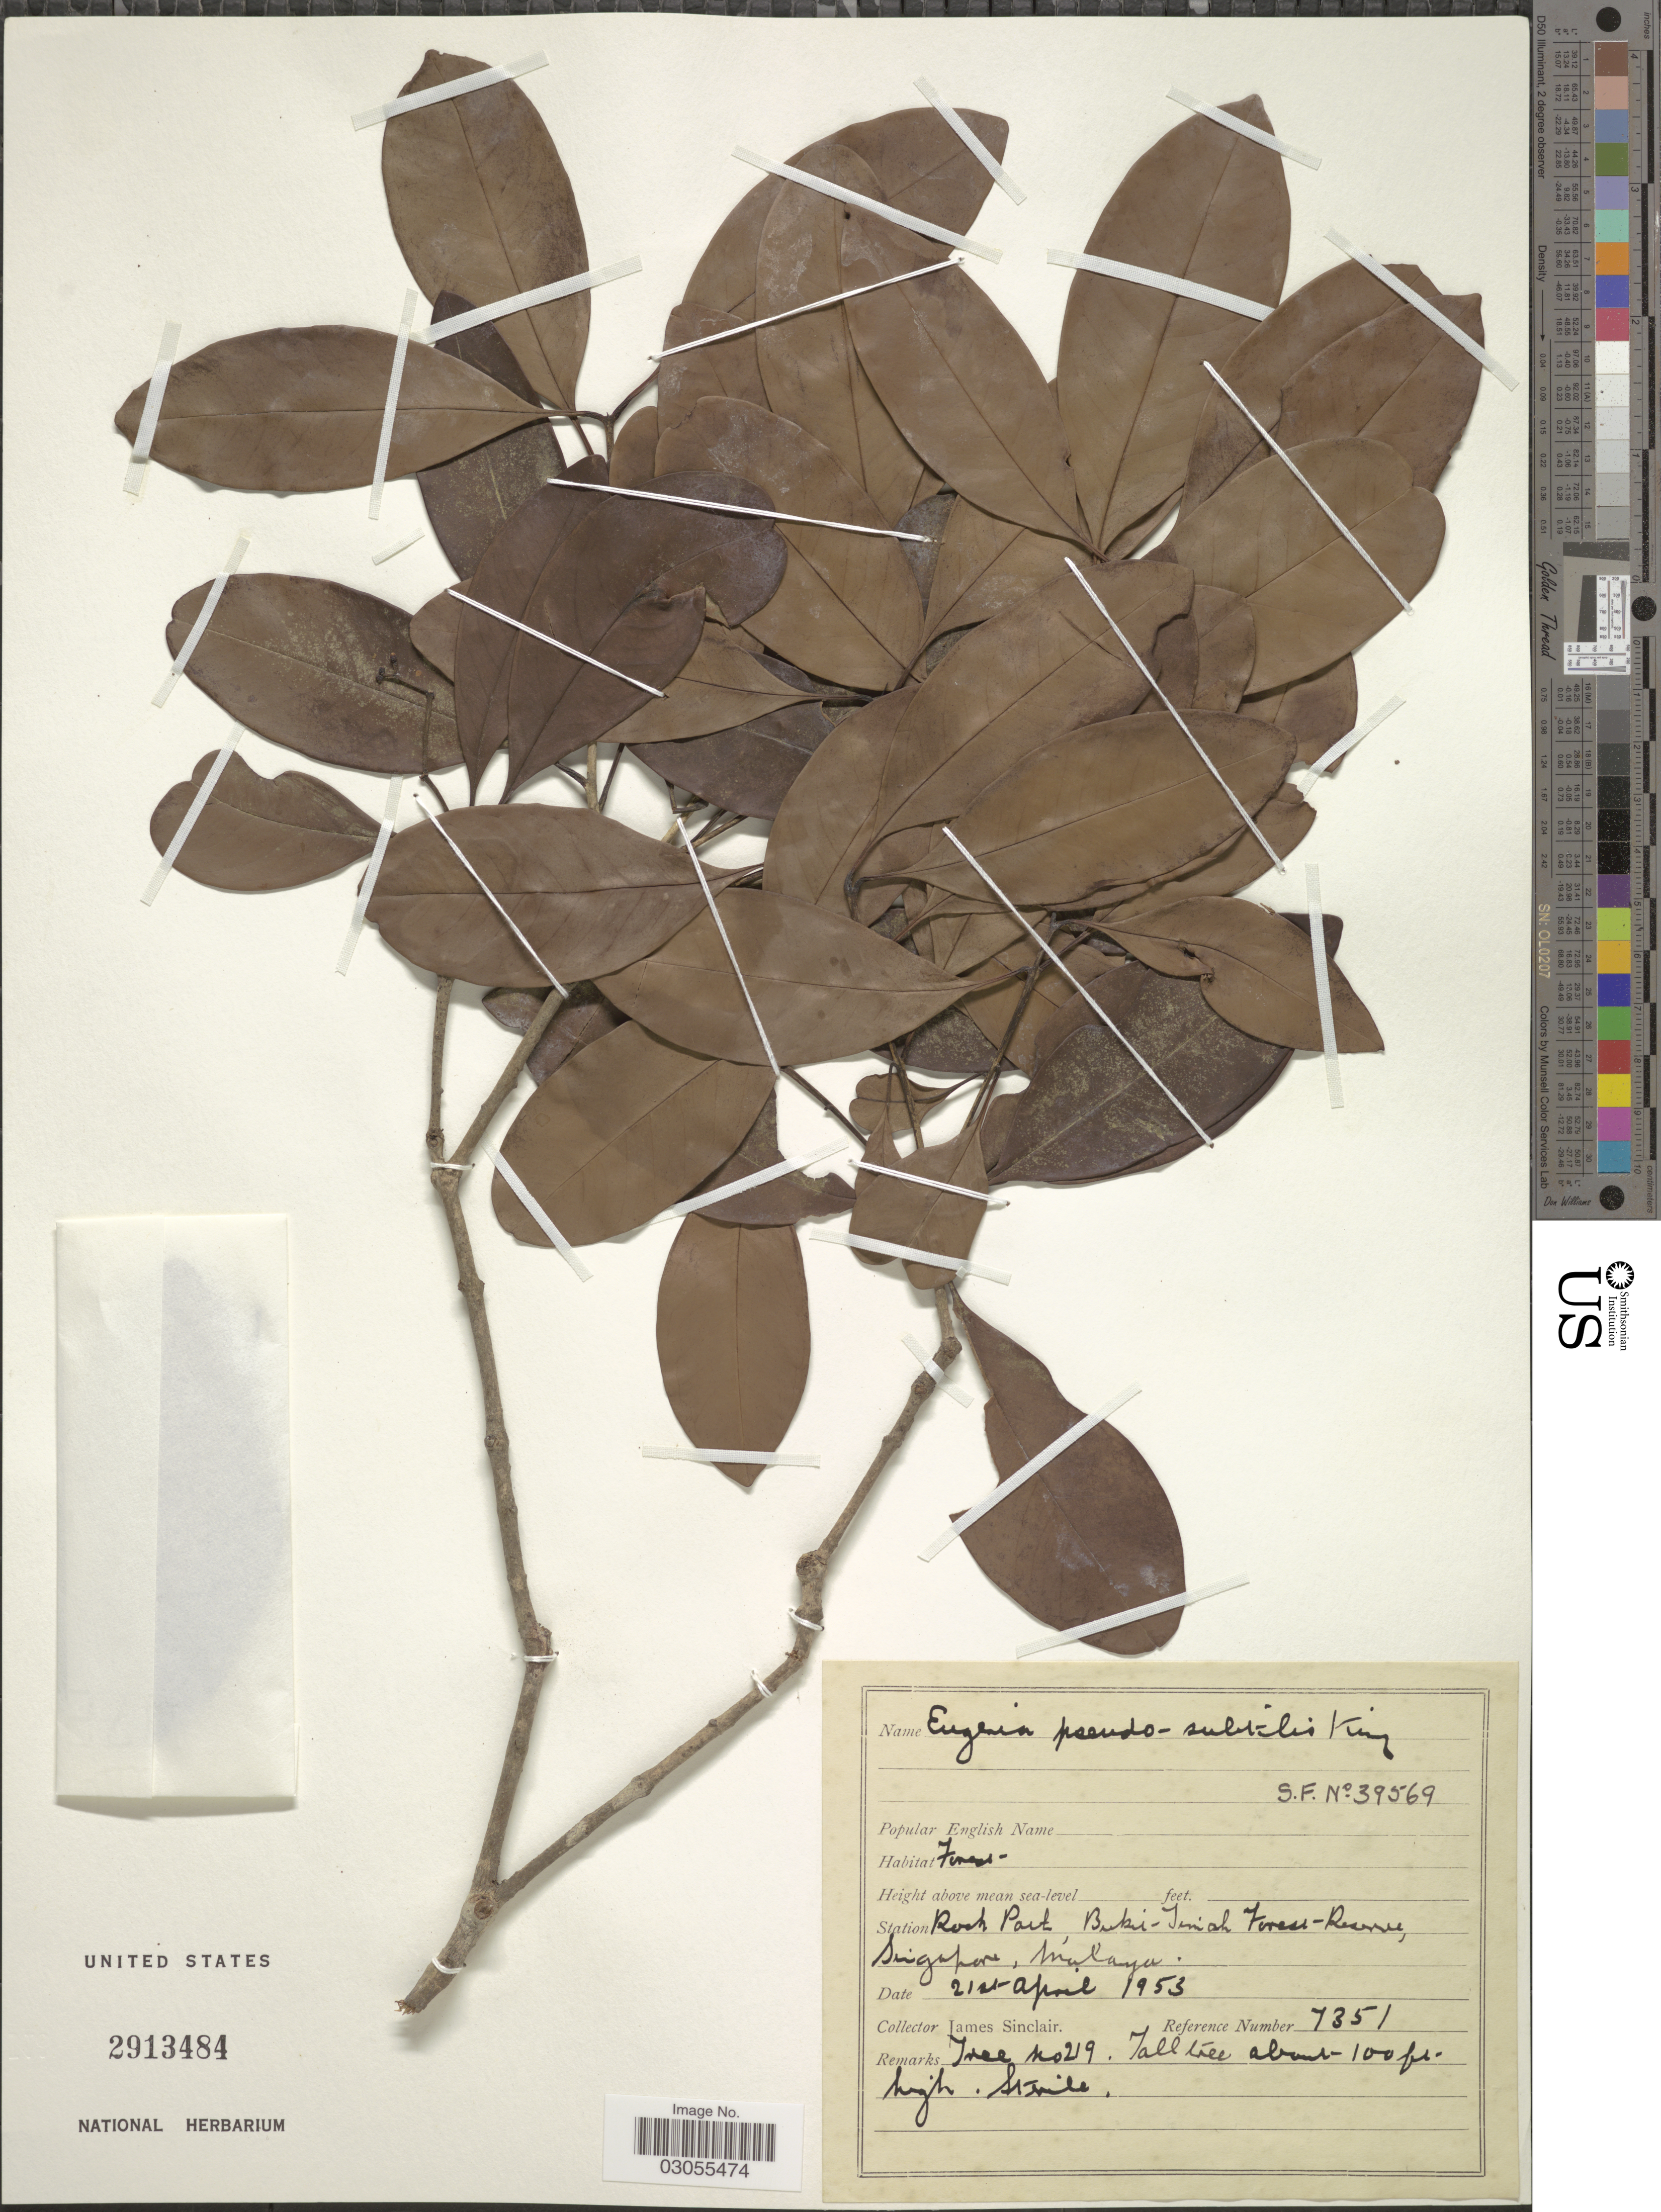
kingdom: Plantae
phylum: Tracheophyta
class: Magnoliopsida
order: Myrtales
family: Myrtaceae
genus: Syzygium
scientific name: Syzygium borneense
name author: (Miq.) Miq.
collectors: J. Sinclair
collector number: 7351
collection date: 1953-04-21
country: Singapore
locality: Rock Park, Bukit-Timah Forest Reserve, Malaya.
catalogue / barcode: US 2913484